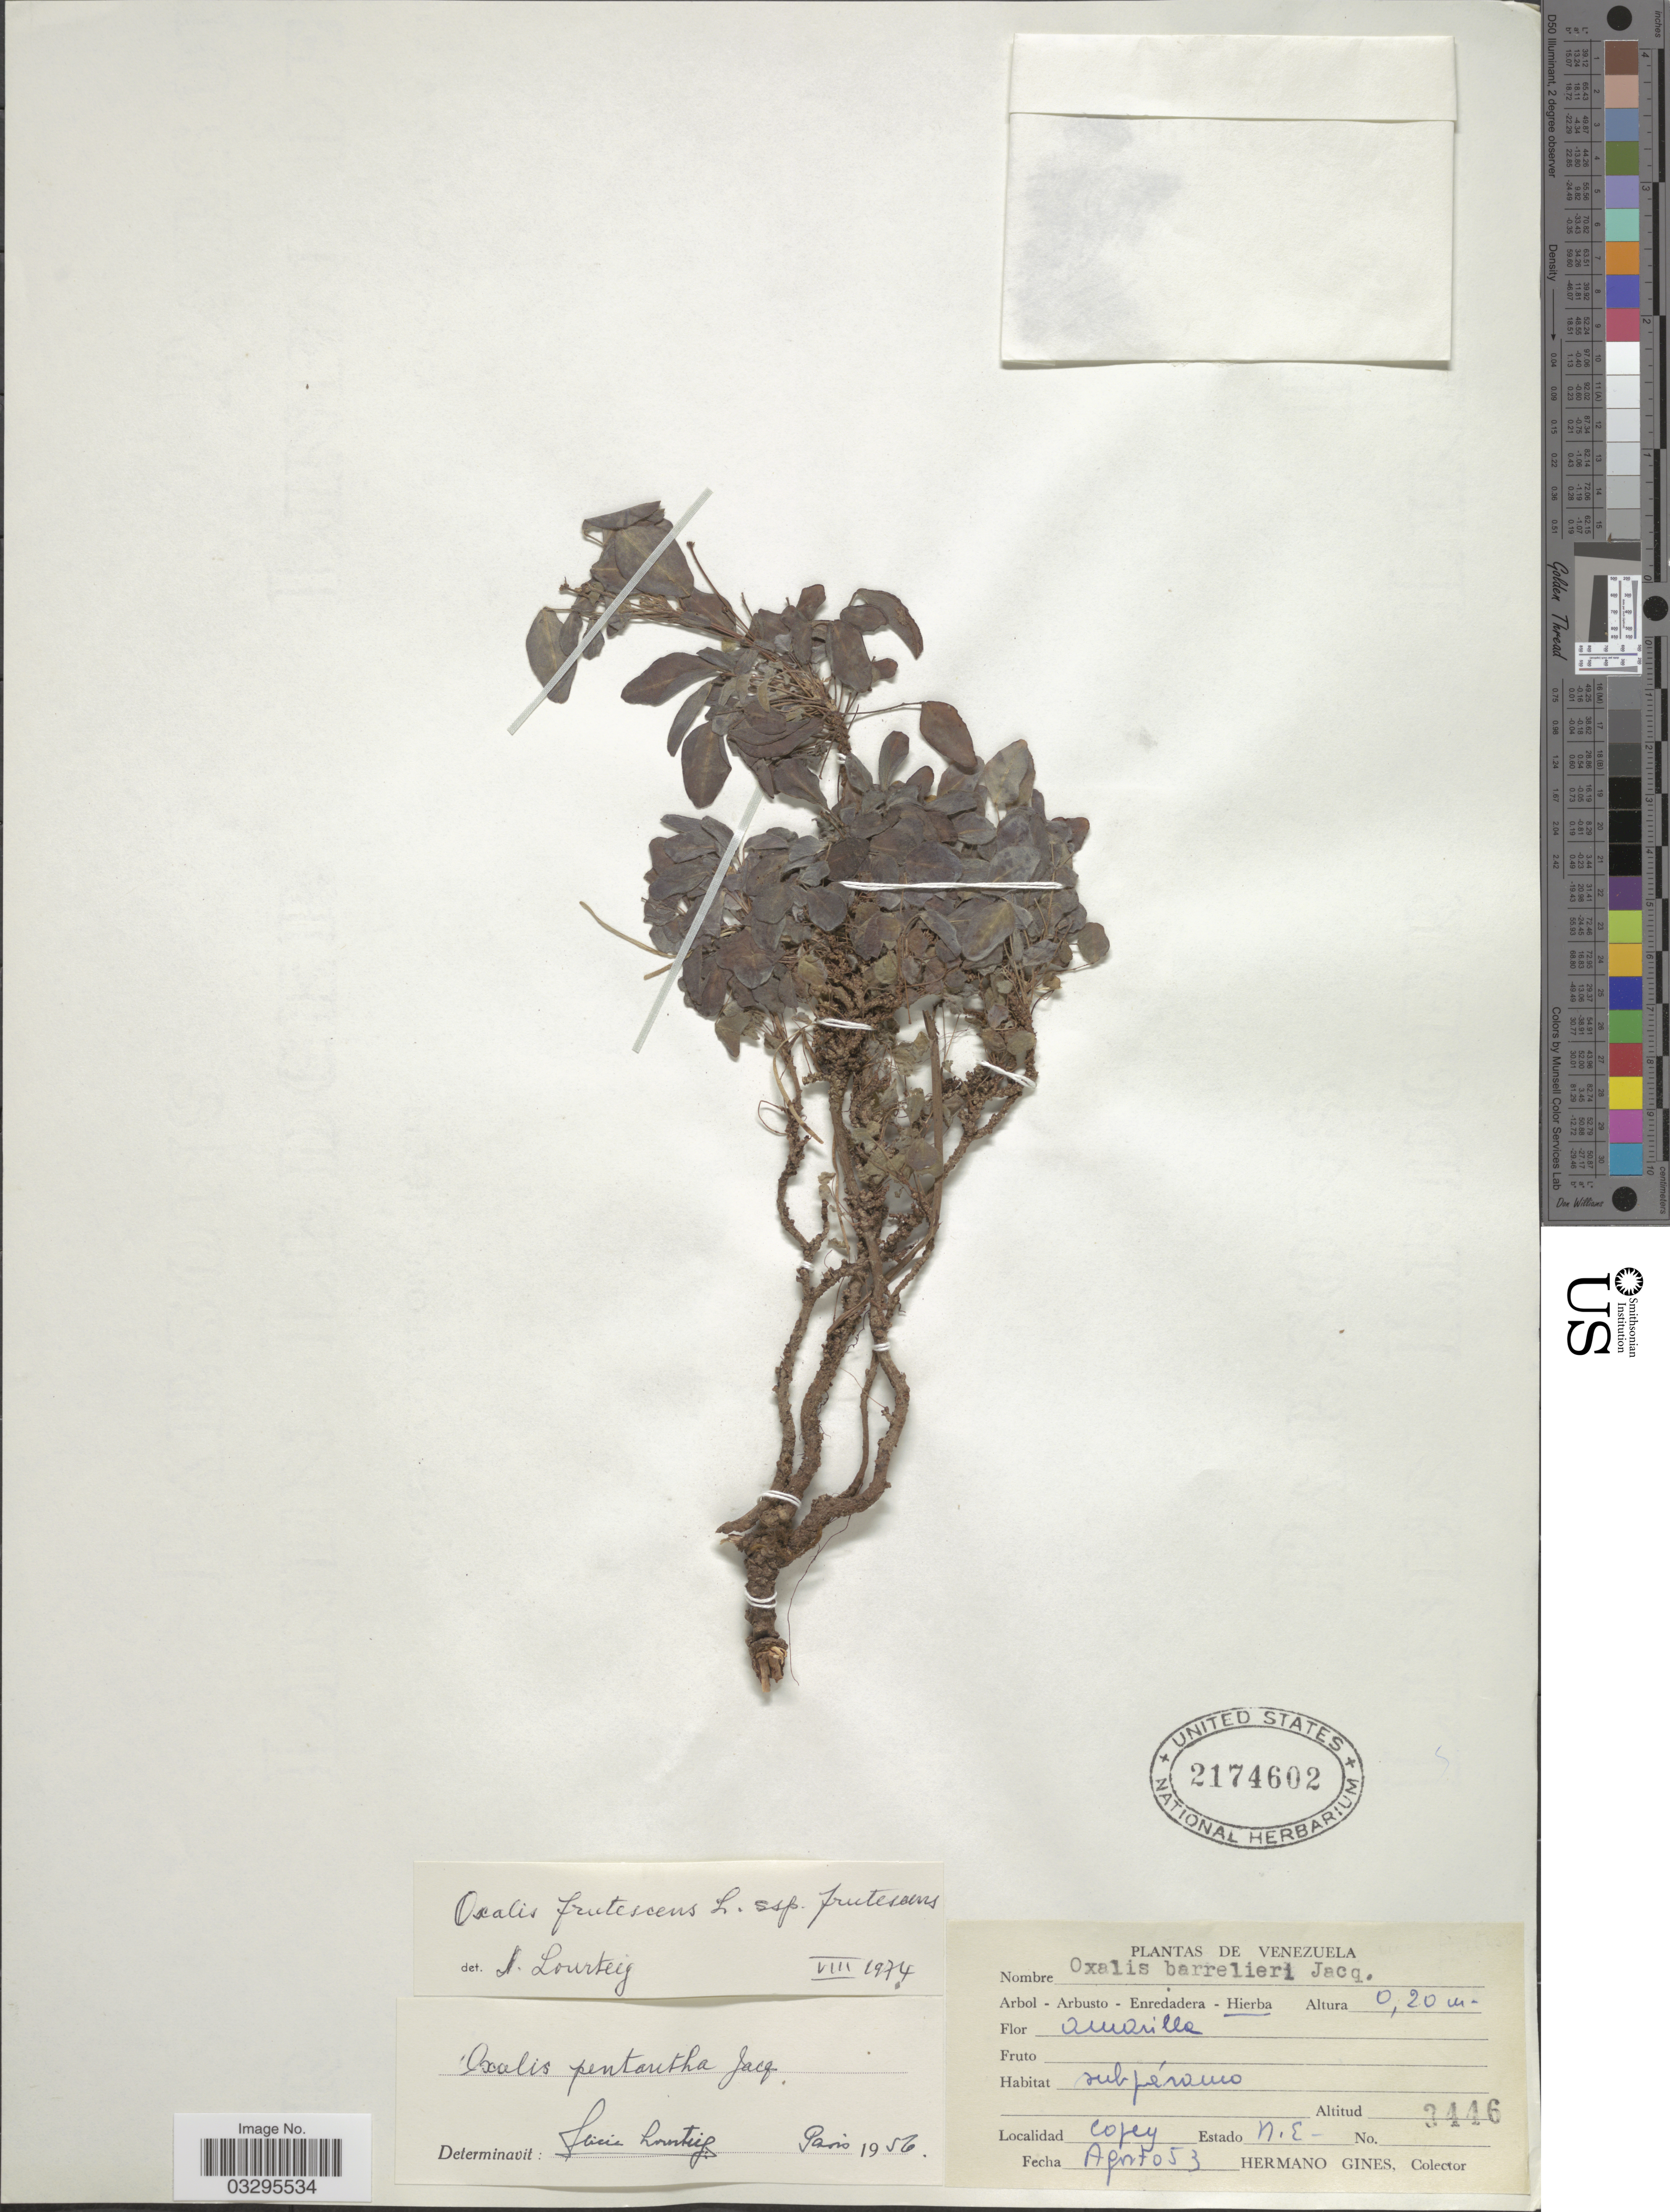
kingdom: Plantae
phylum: Tracheophyta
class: Magnoliopsida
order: Oxalidales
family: Oxalidaceae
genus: Oxalis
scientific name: Oxalis frutescens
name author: L.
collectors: Bro. Gines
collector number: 3446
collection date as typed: Transcribed d/m/y: /8/53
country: Venezuela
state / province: Nueva Esparta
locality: Copey. Estado N. E.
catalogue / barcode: US 2174602